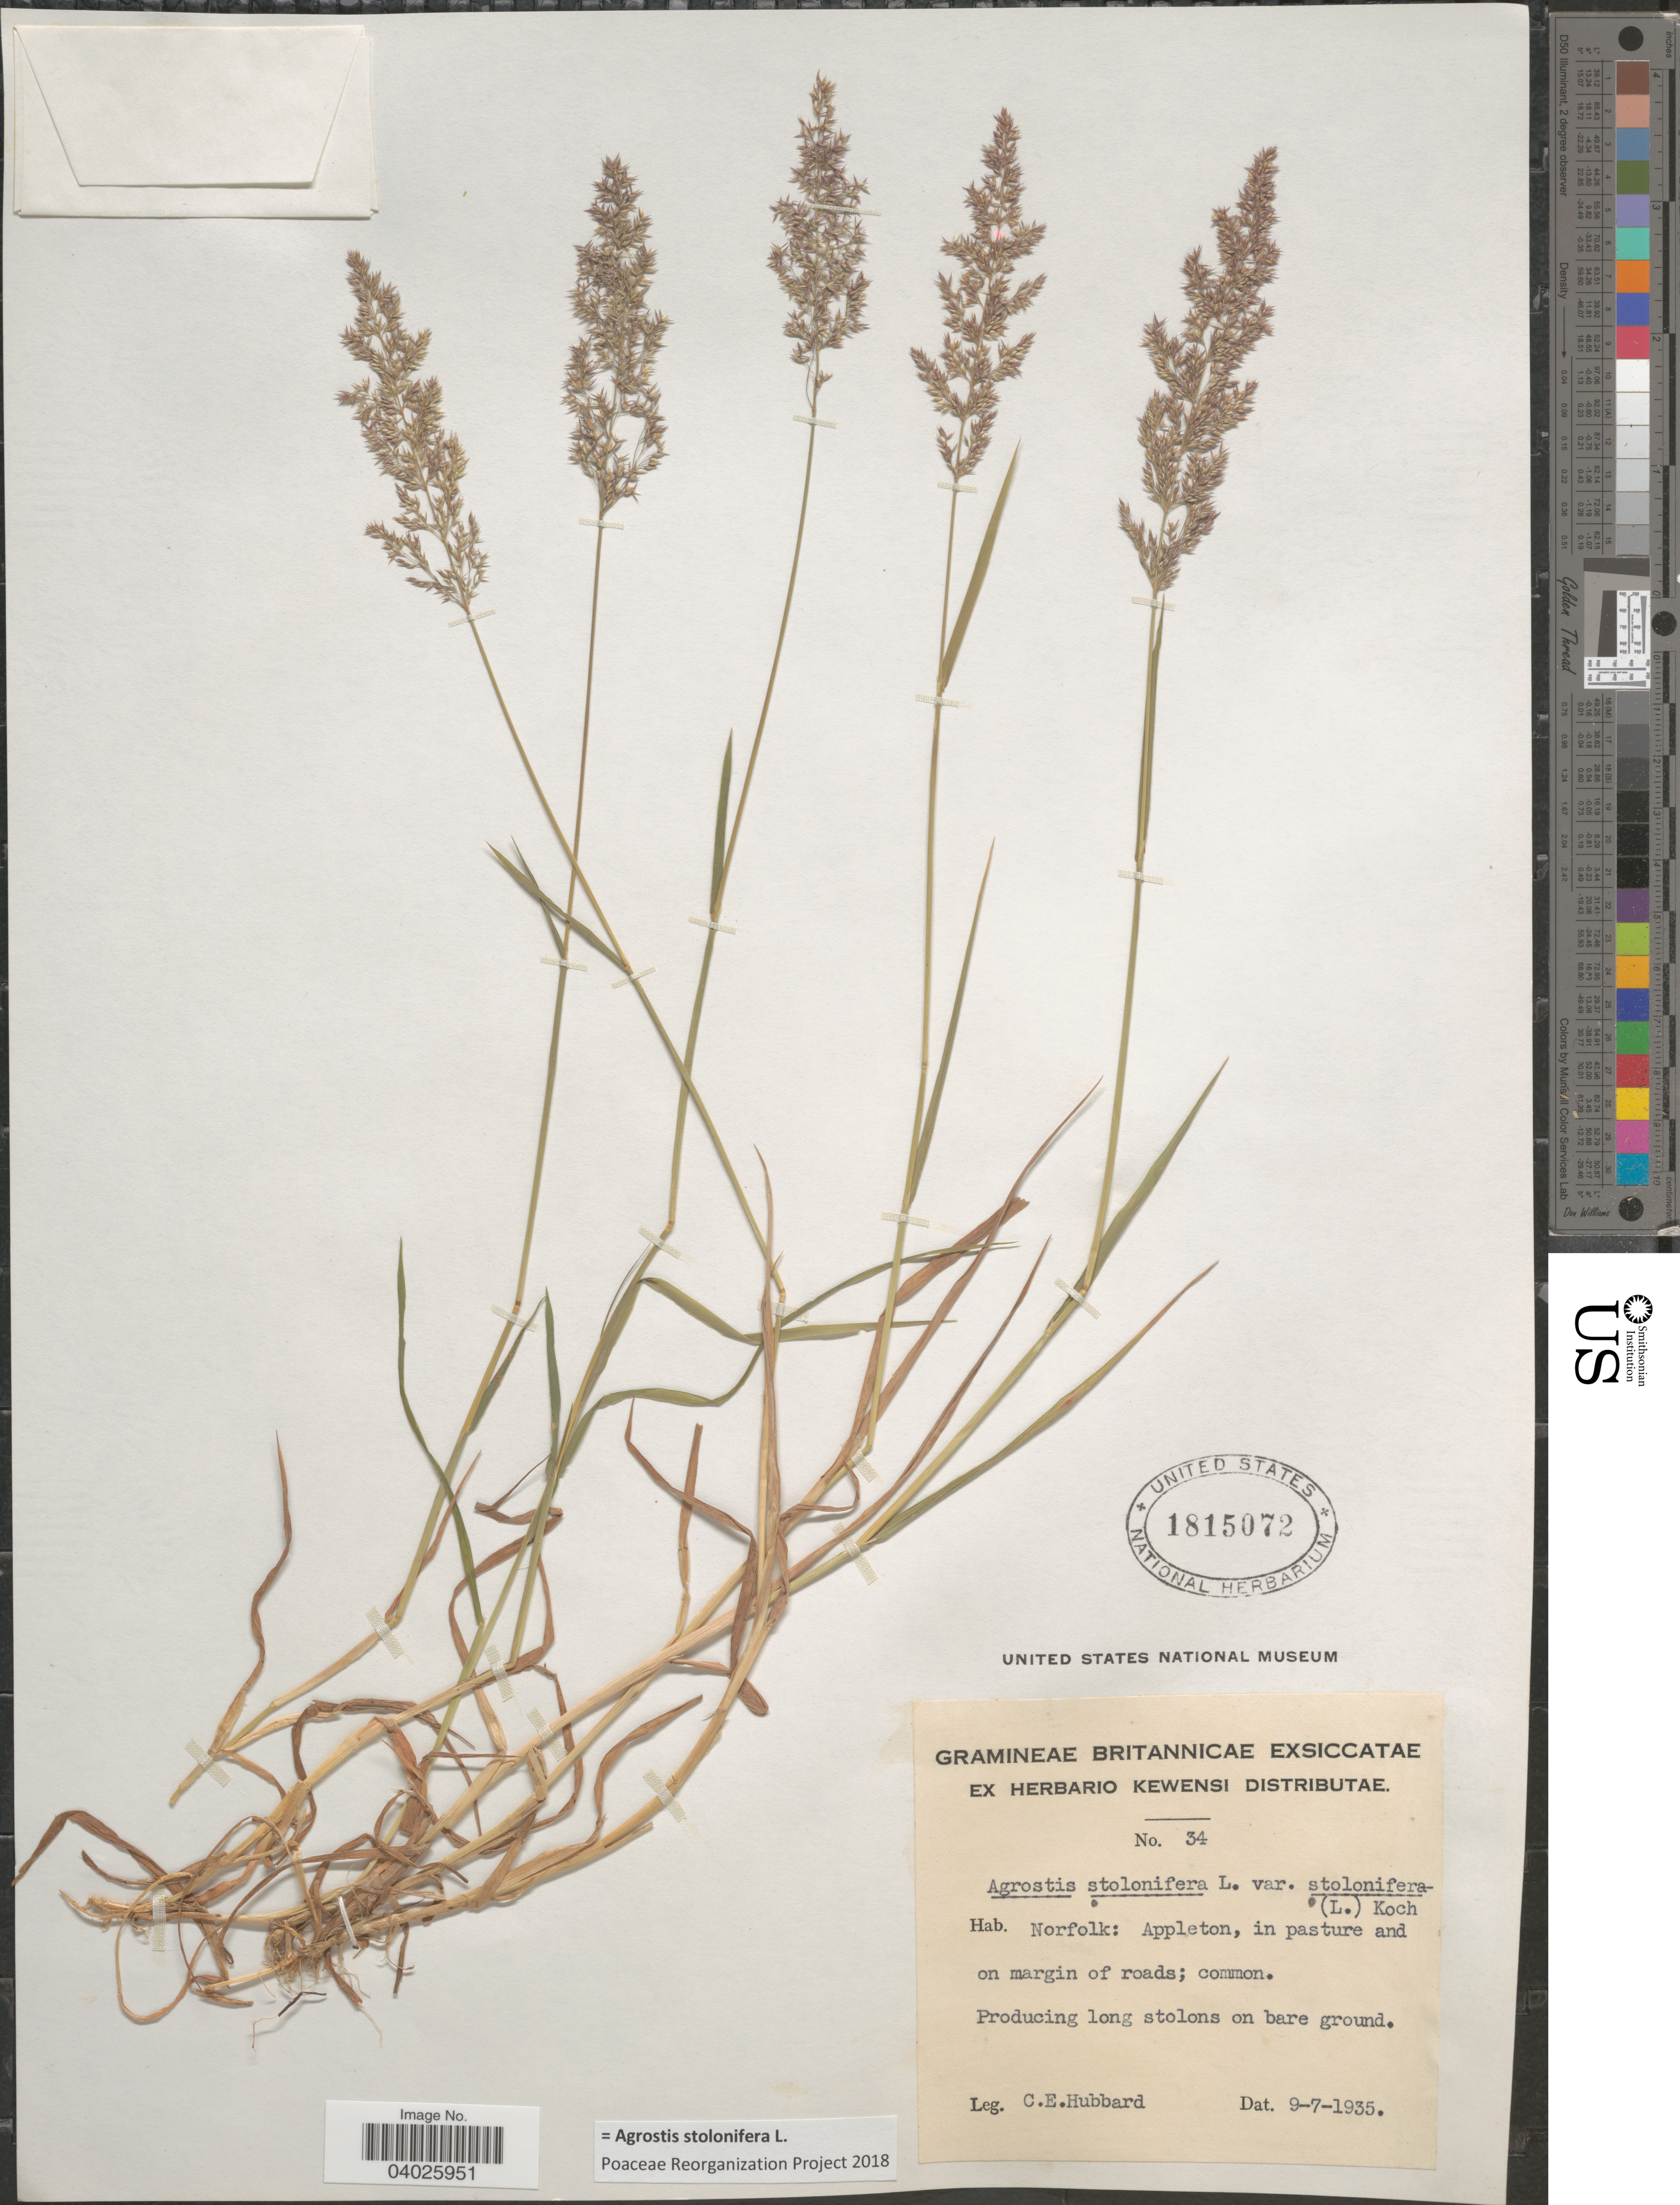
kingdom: Plantae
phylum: Tracheophyta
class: Liliopsida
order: Poales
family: Poaceae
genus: Agrostis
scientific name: Agrostis stolonifera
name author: L.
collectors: C. E. Hubbard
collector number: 34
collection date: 1935-07-09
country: United Kingdom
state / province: England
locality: Norfolk: Appleton, in pasture and on margin of roads; common.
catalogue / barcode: US 1815072